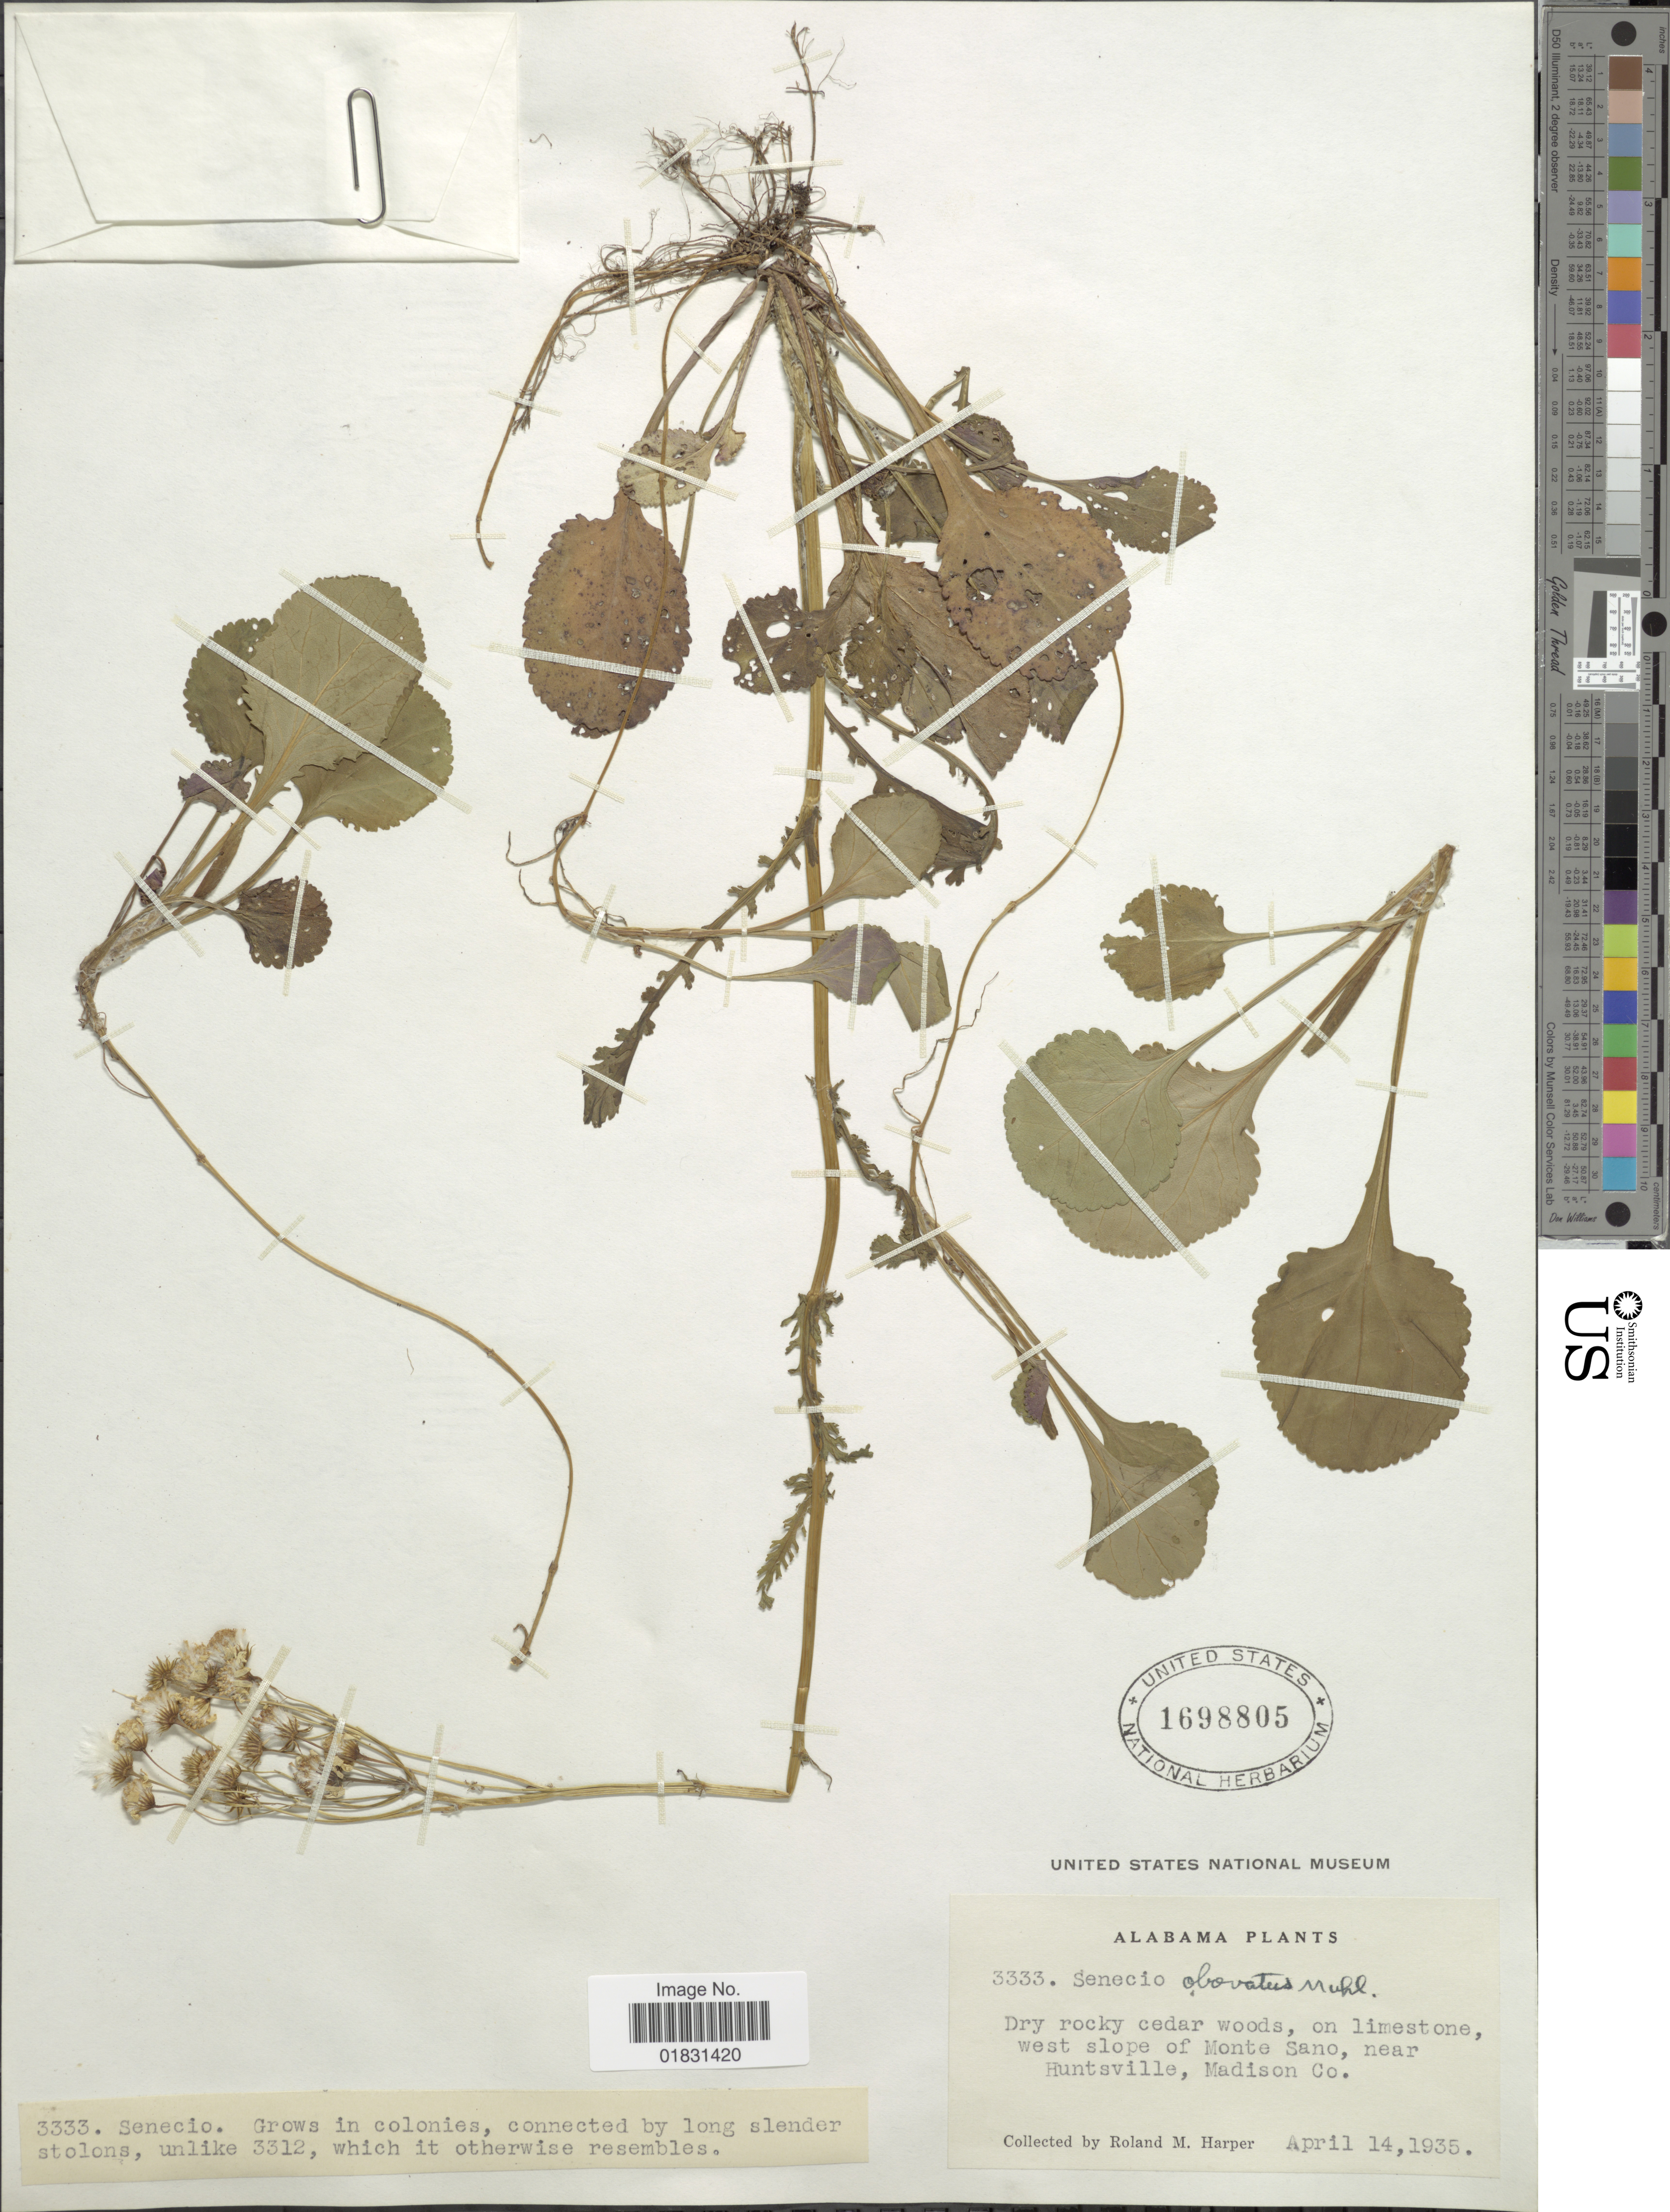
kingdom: Plantae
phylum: Tracheophyta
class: Magnoliopsida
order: Asterales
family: Asteraceae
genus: Packera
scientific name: Packera obovata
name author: (Muhl. ex Willd.) W.A. Weber & Á. Löve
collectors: R. M. Harper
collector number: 3333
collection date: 1935-04-14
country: United States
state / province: Alabama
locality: Dry rocky cedar woods, on limestone, west slope of Monte Sano, near Huntsville, Madison Co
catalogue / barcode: US 1698805